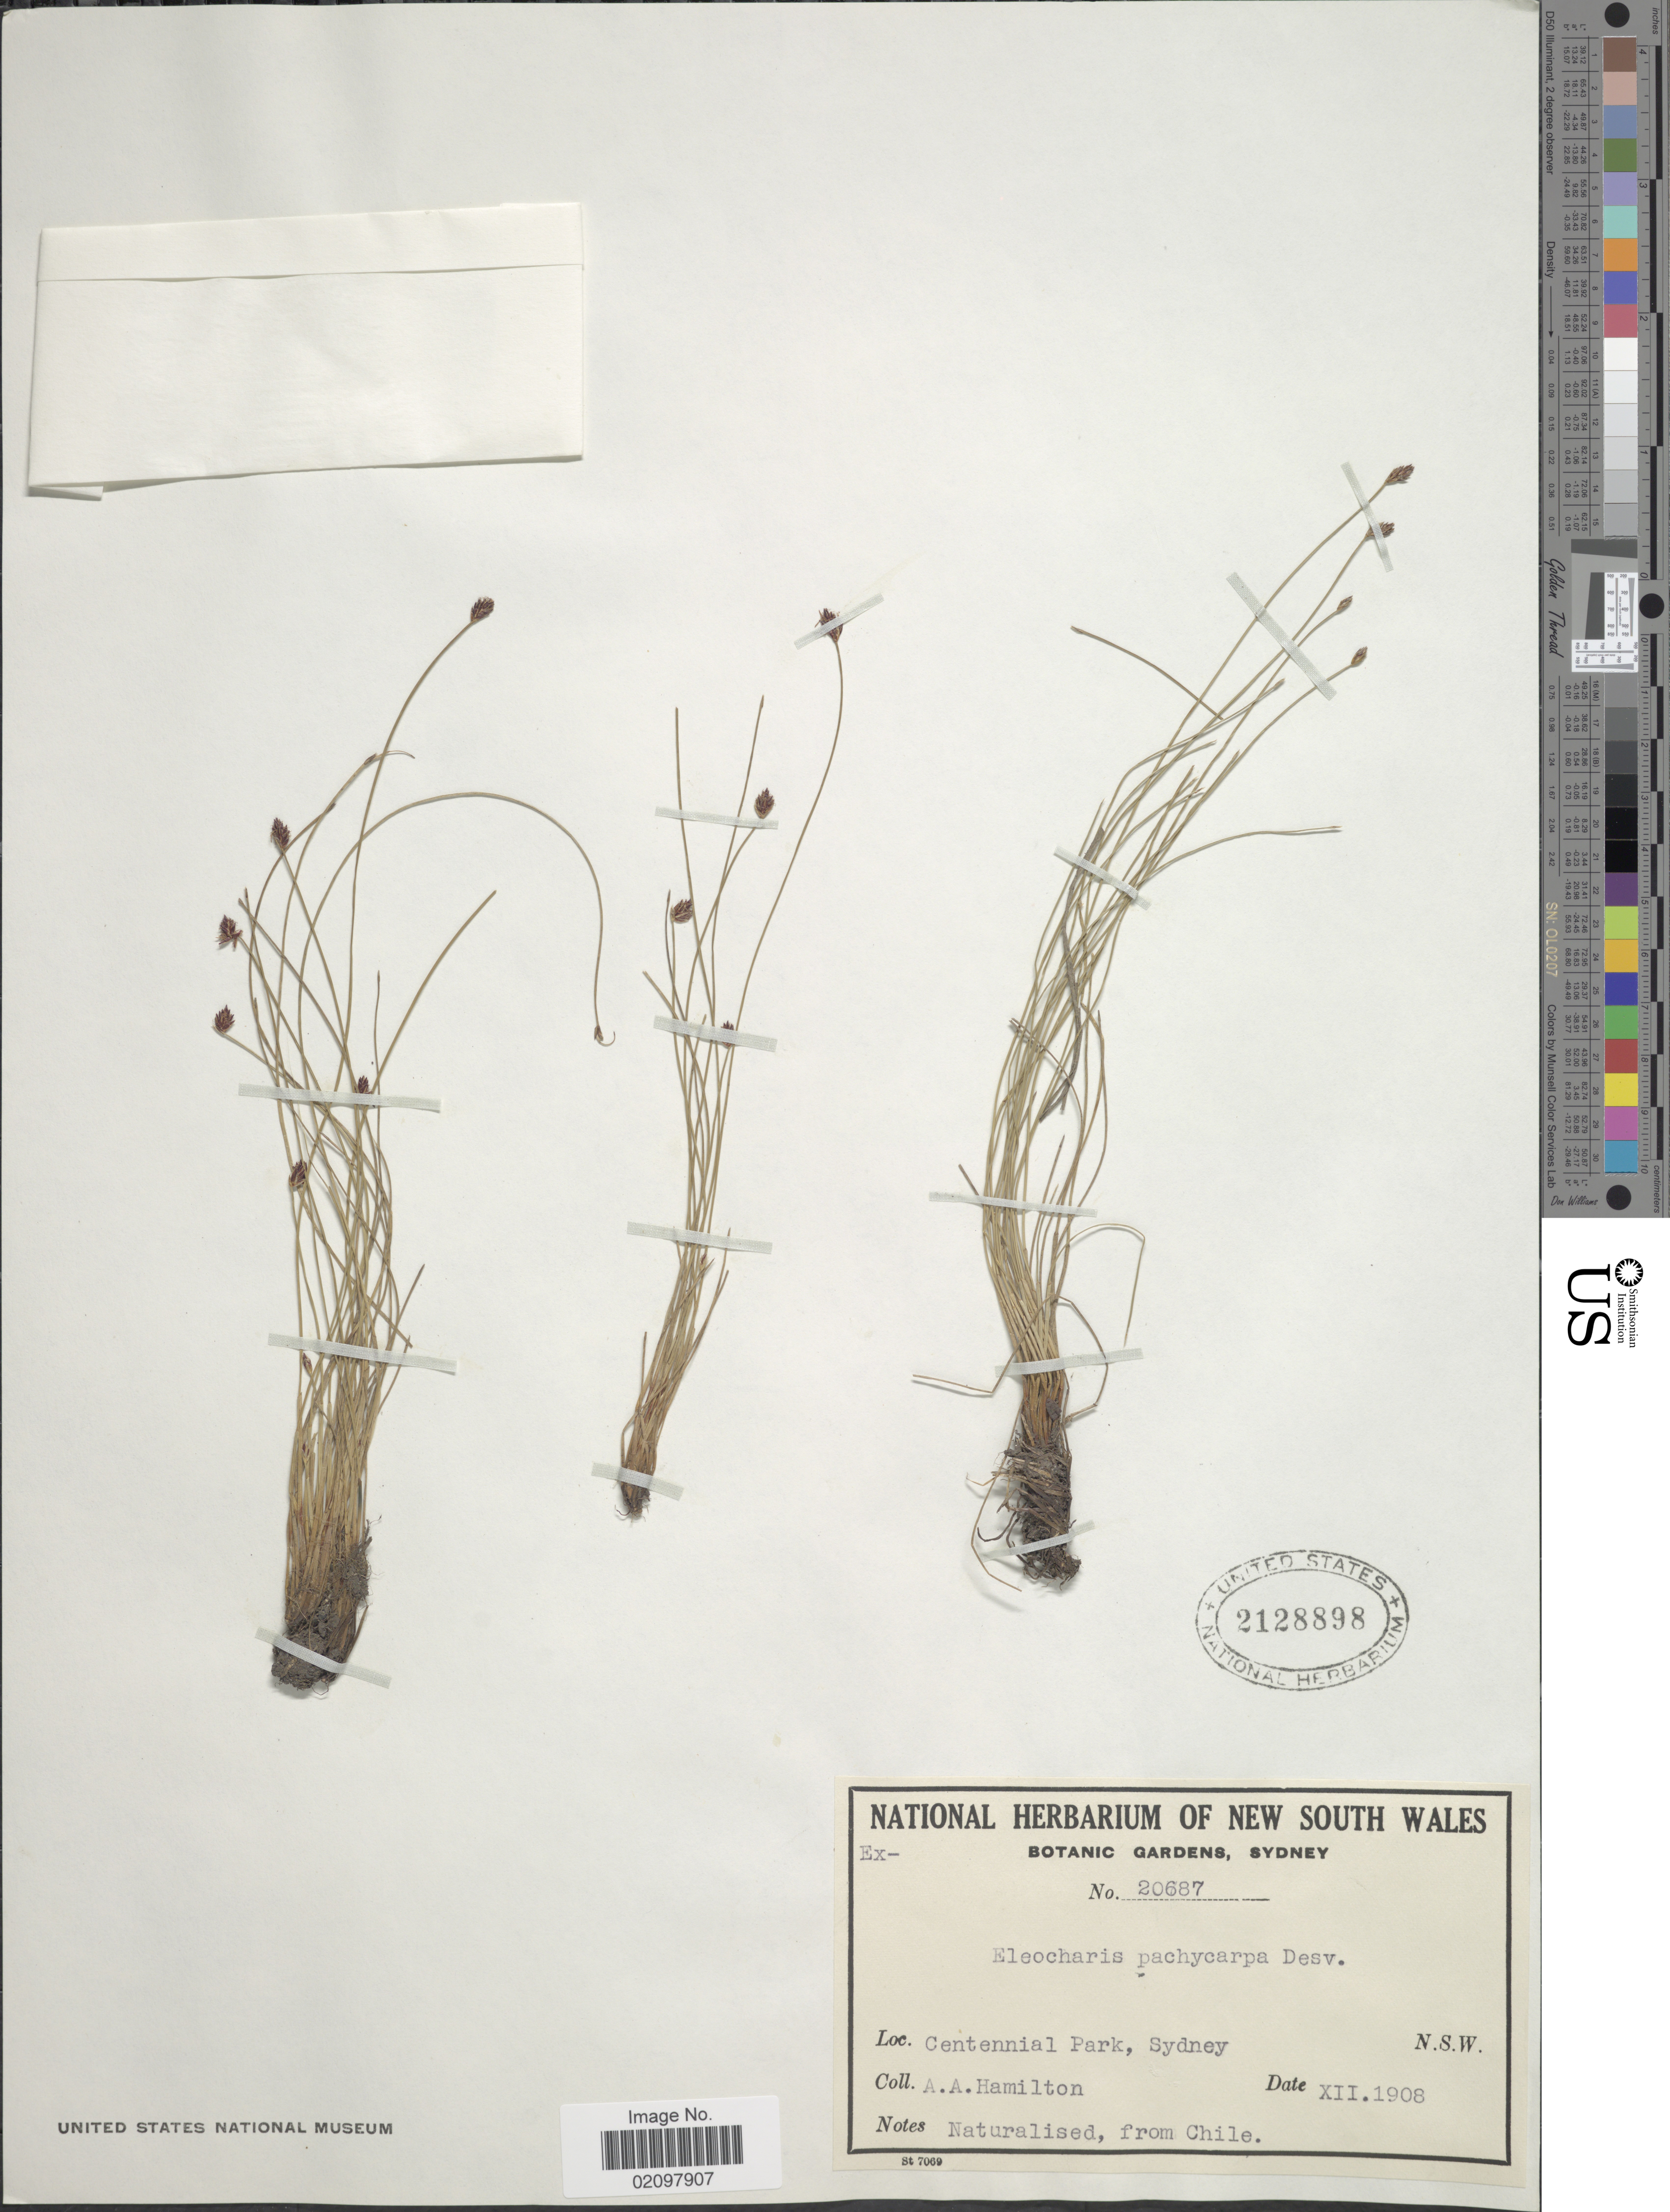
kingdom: Plantae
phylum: Tracheophyta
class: Liliopsida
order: Poales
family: Cyperaceae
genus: Eleocharis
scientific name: Eleocharis pachycarpa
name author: É. Desv.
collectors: A. A. Hamilton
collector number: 20687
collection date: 1908-12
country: Australia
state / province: New South Wales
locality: Centennial Park, Sydney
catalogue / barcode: US 2128898